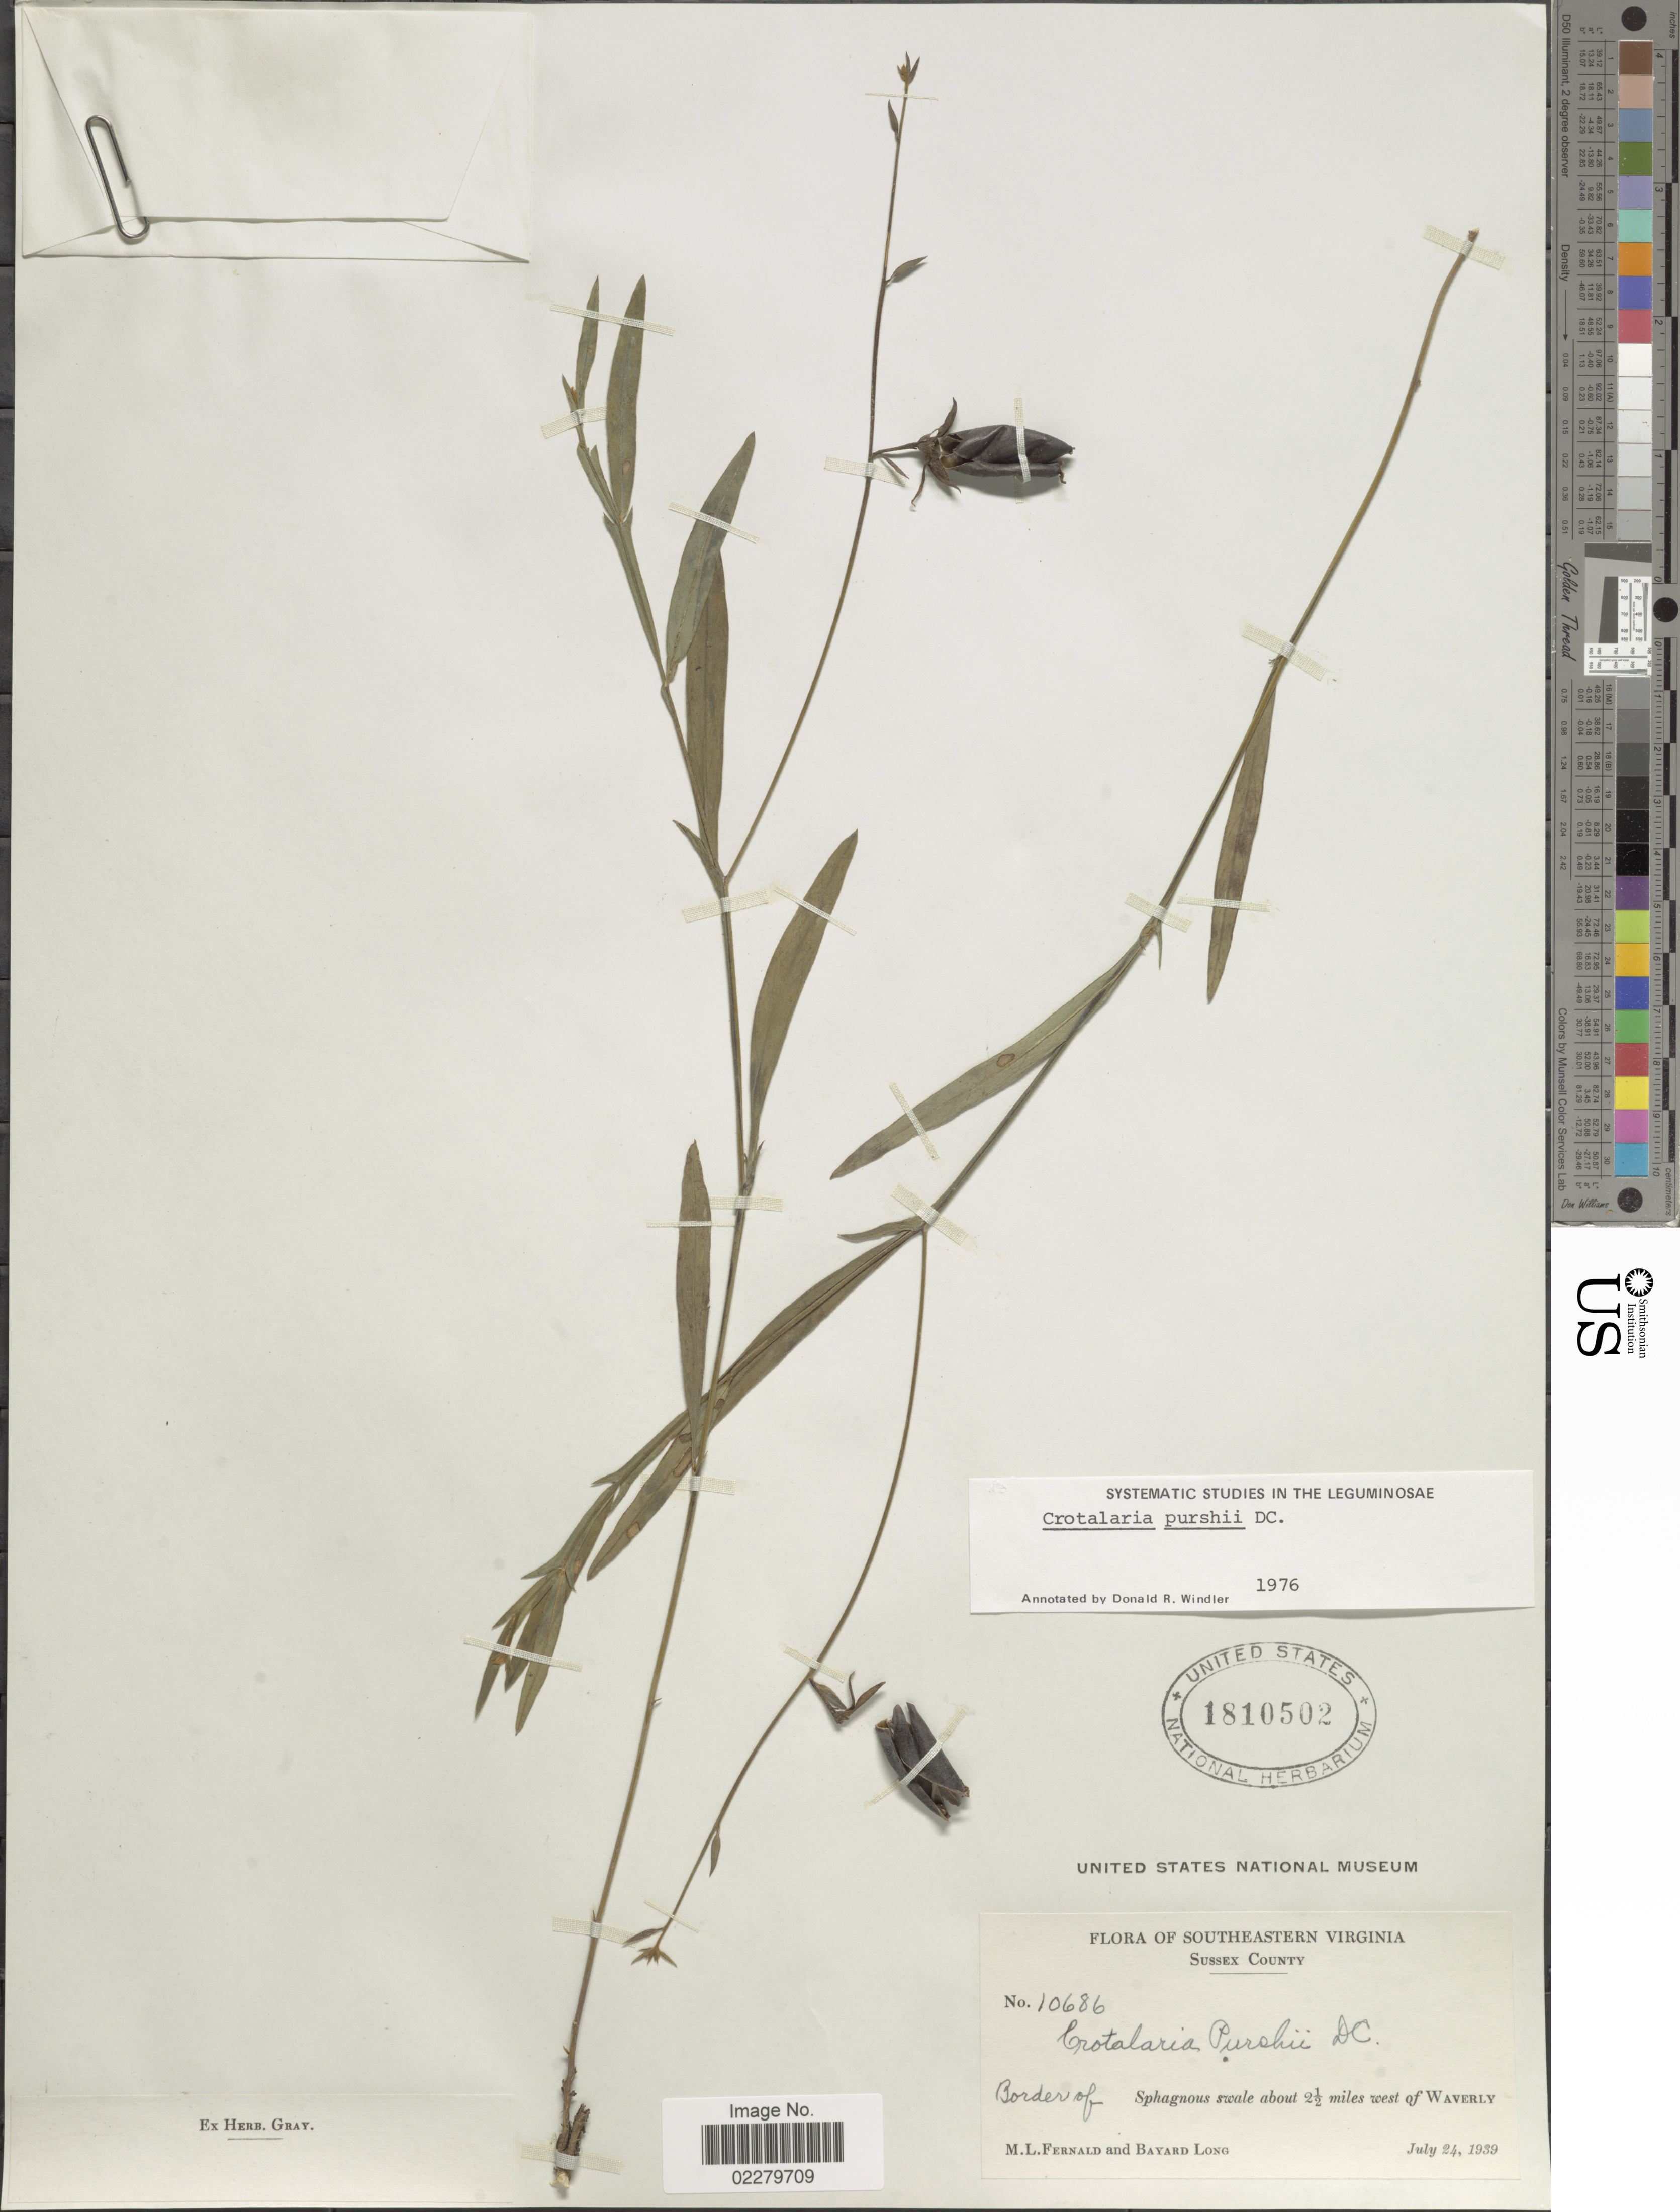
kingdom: Plantae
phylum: Tracheophyta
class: Magnoliopsida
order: Fabales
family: Fabaceae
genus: Crotalaria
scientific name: Crotalaria purshii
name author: DC.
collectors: M. L. Fernald & B. Long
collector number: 10686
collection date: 1939-07-24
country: United States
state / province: Virginia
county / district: Sussex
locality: Southeastern Virginia. Sussex County. Border of Sphagnous swale about 2½ miles west of Waverly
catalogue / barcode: US 1810502